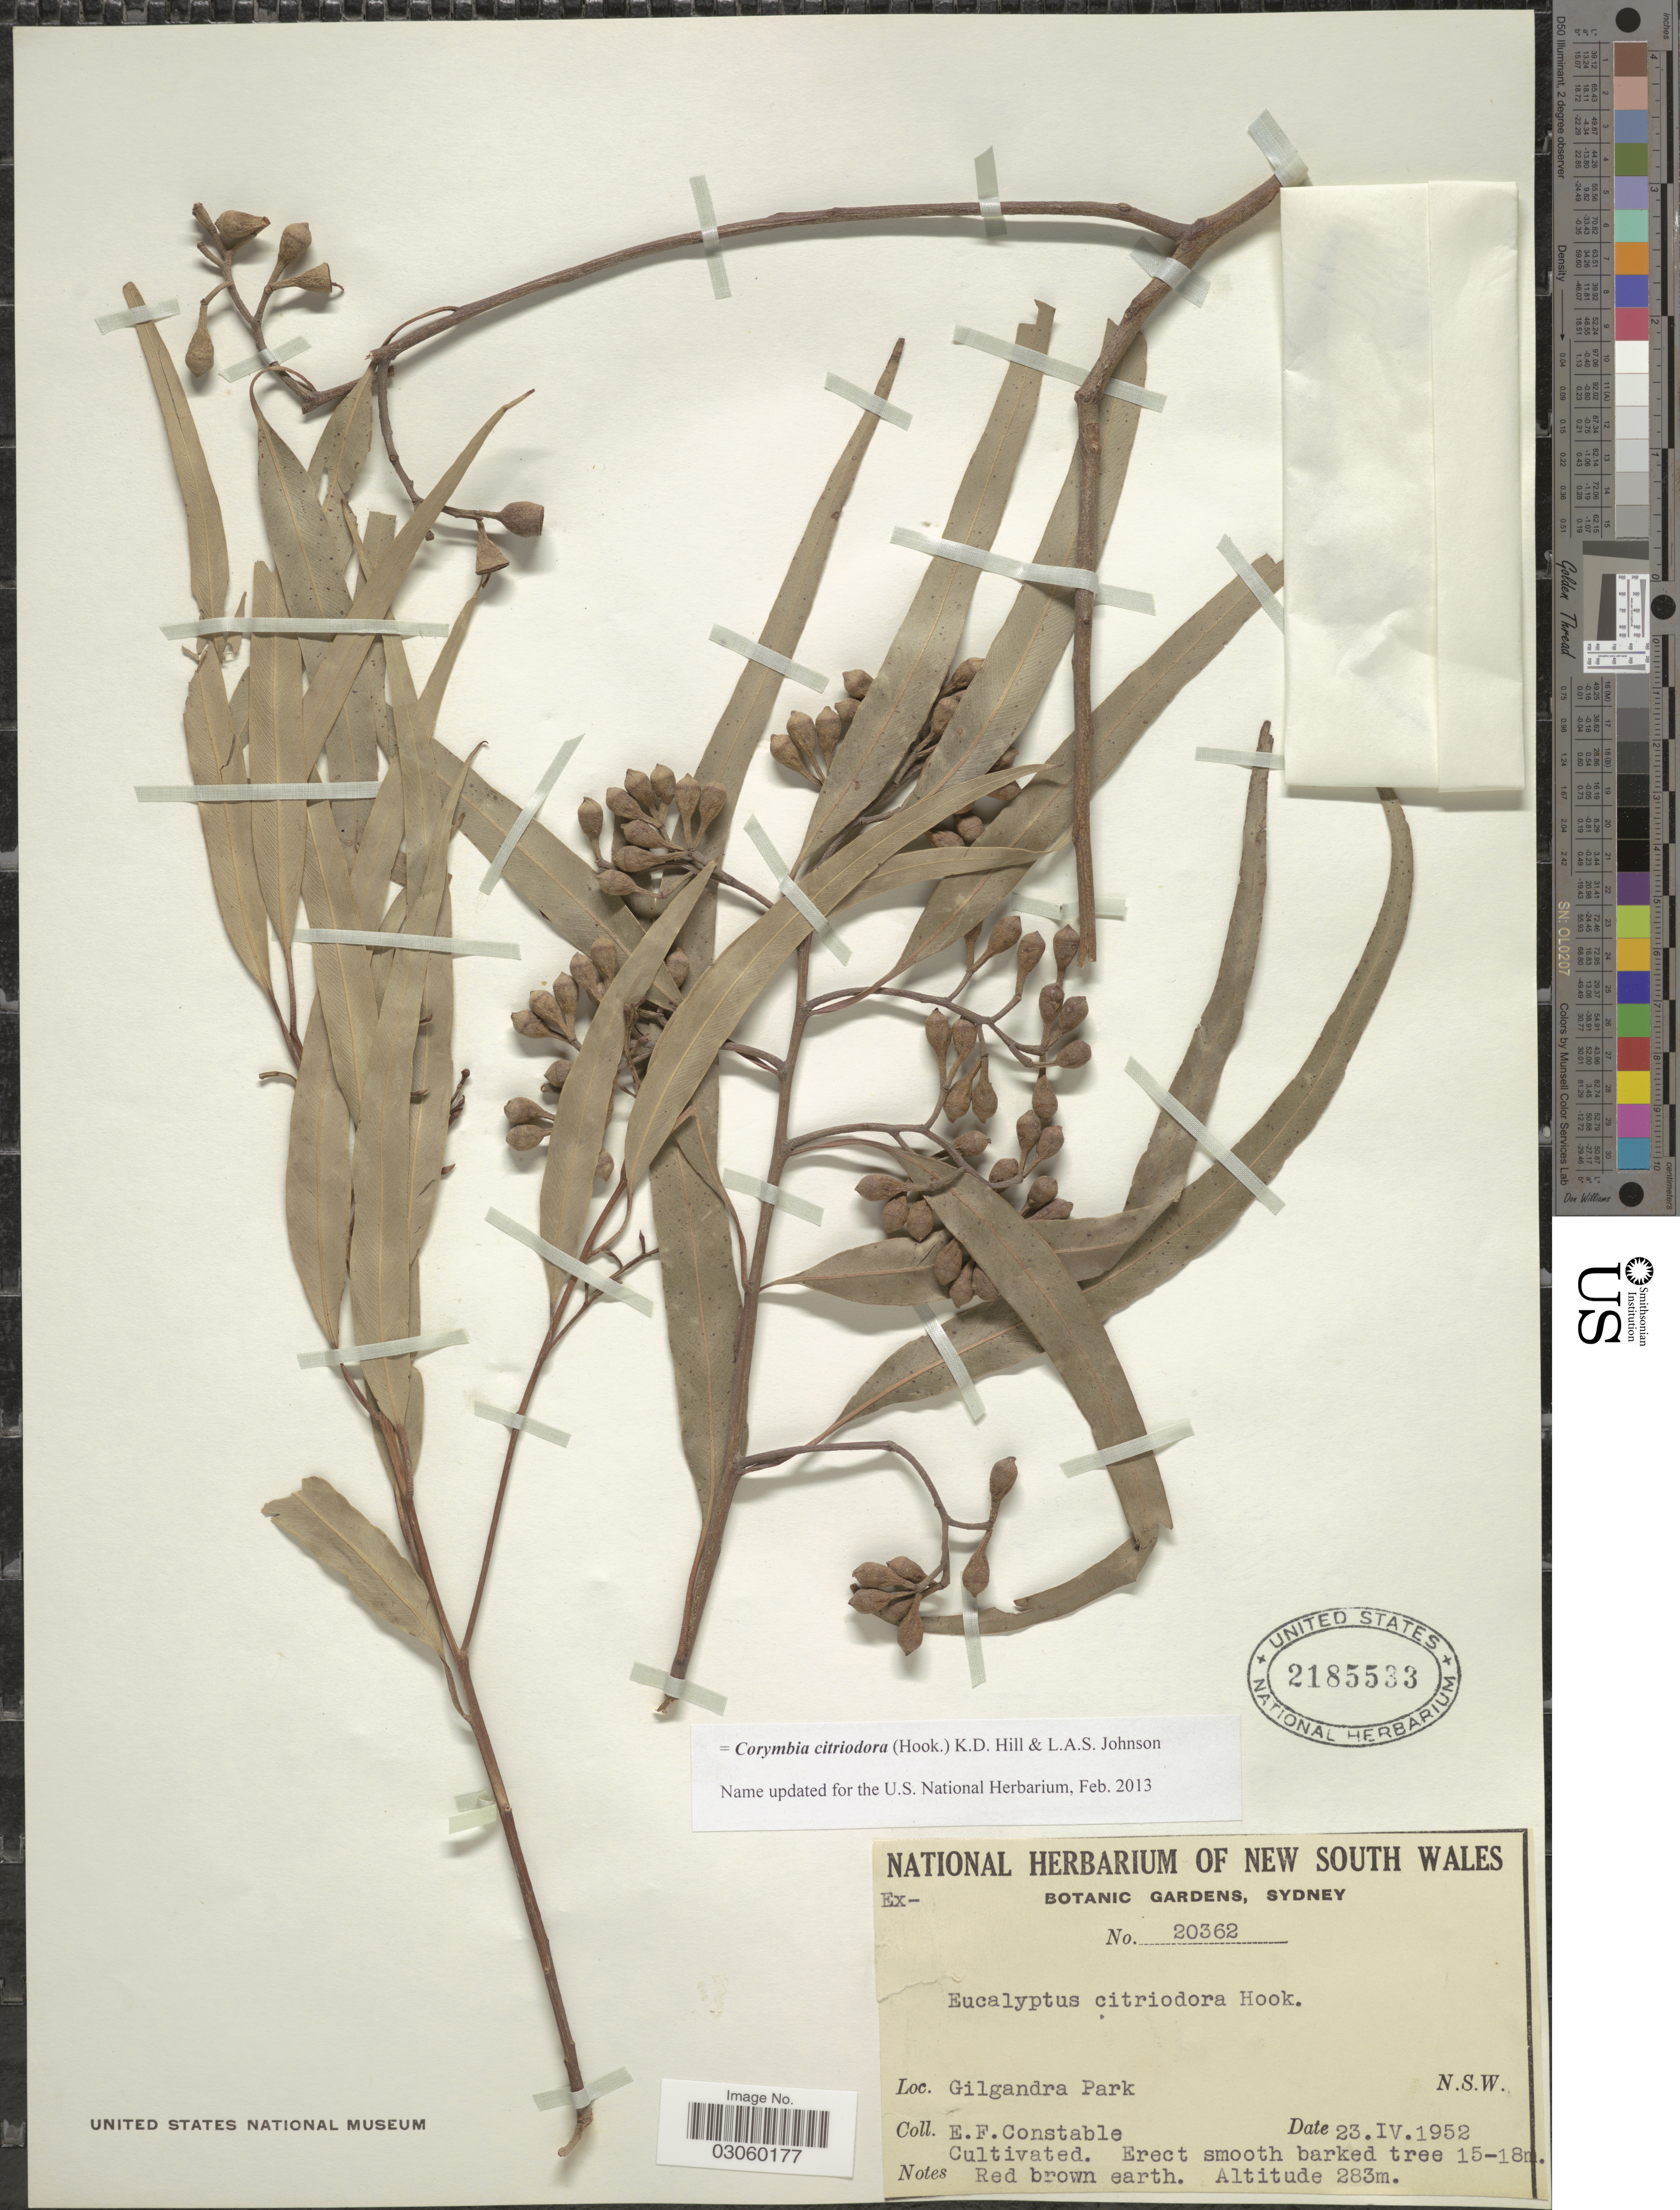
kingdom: Plantae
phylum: Tracheophyta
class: Magnoliopsida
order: Myrtales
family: Myrtaceae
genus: Corymbia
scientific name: Corymbia citriodora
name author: (Hook.) K.D. Hill & L.A.S. Johnson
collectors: E. F. Constable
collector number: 20362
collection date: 1952-04-23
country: Australia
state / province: New South Wales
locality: Gilgandra Park N.S.W.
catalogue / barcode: US 2185533